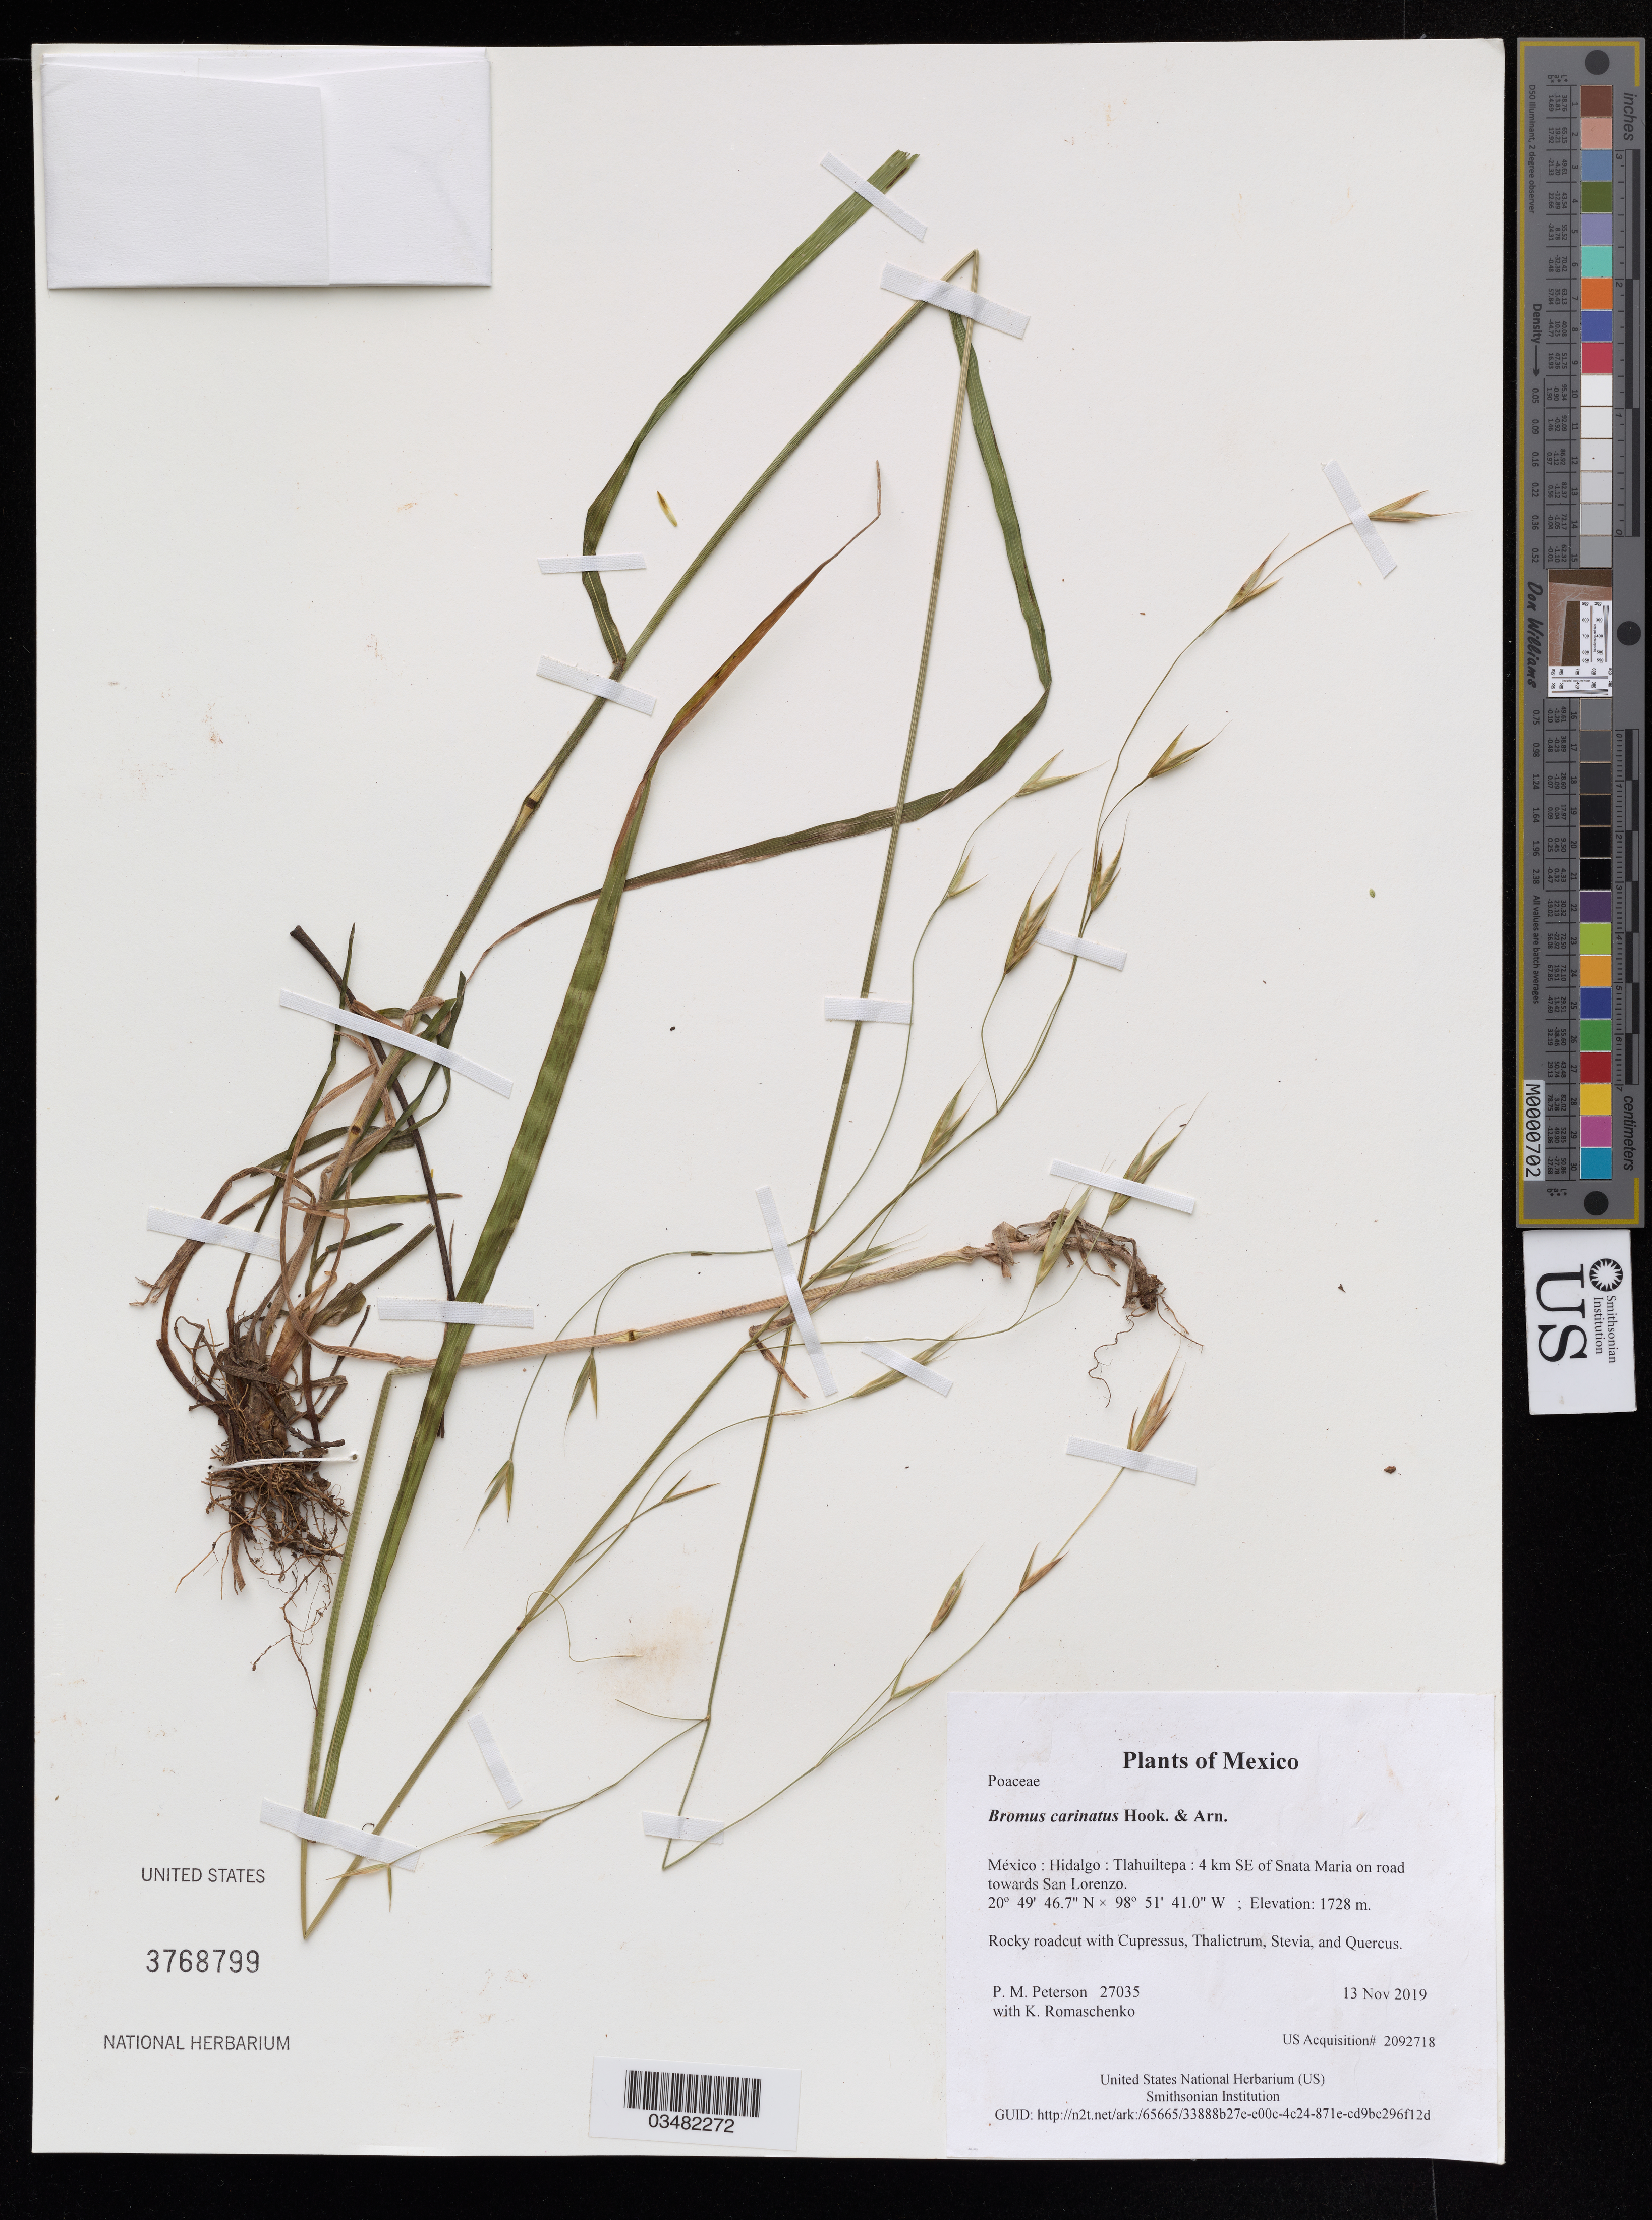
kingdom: Plantae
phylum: Tracheophyta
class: Liliopsida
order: Poales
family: Poaceae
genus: Bromus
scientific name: Bromus carinatus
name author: Hook. & Arn.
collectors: P. M. Peterson & K. Romaschenko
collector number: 27035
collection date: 2019-11-13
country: México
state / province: Hidalgo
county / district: Tlahuiltepa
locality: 4 km SE of Snata Maria on road towards San Lorenzo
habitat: Rocky roadcut with Cupressus, Thalictrum, Stevia, and Quercus.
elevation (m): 1728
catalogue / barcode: US 3768799